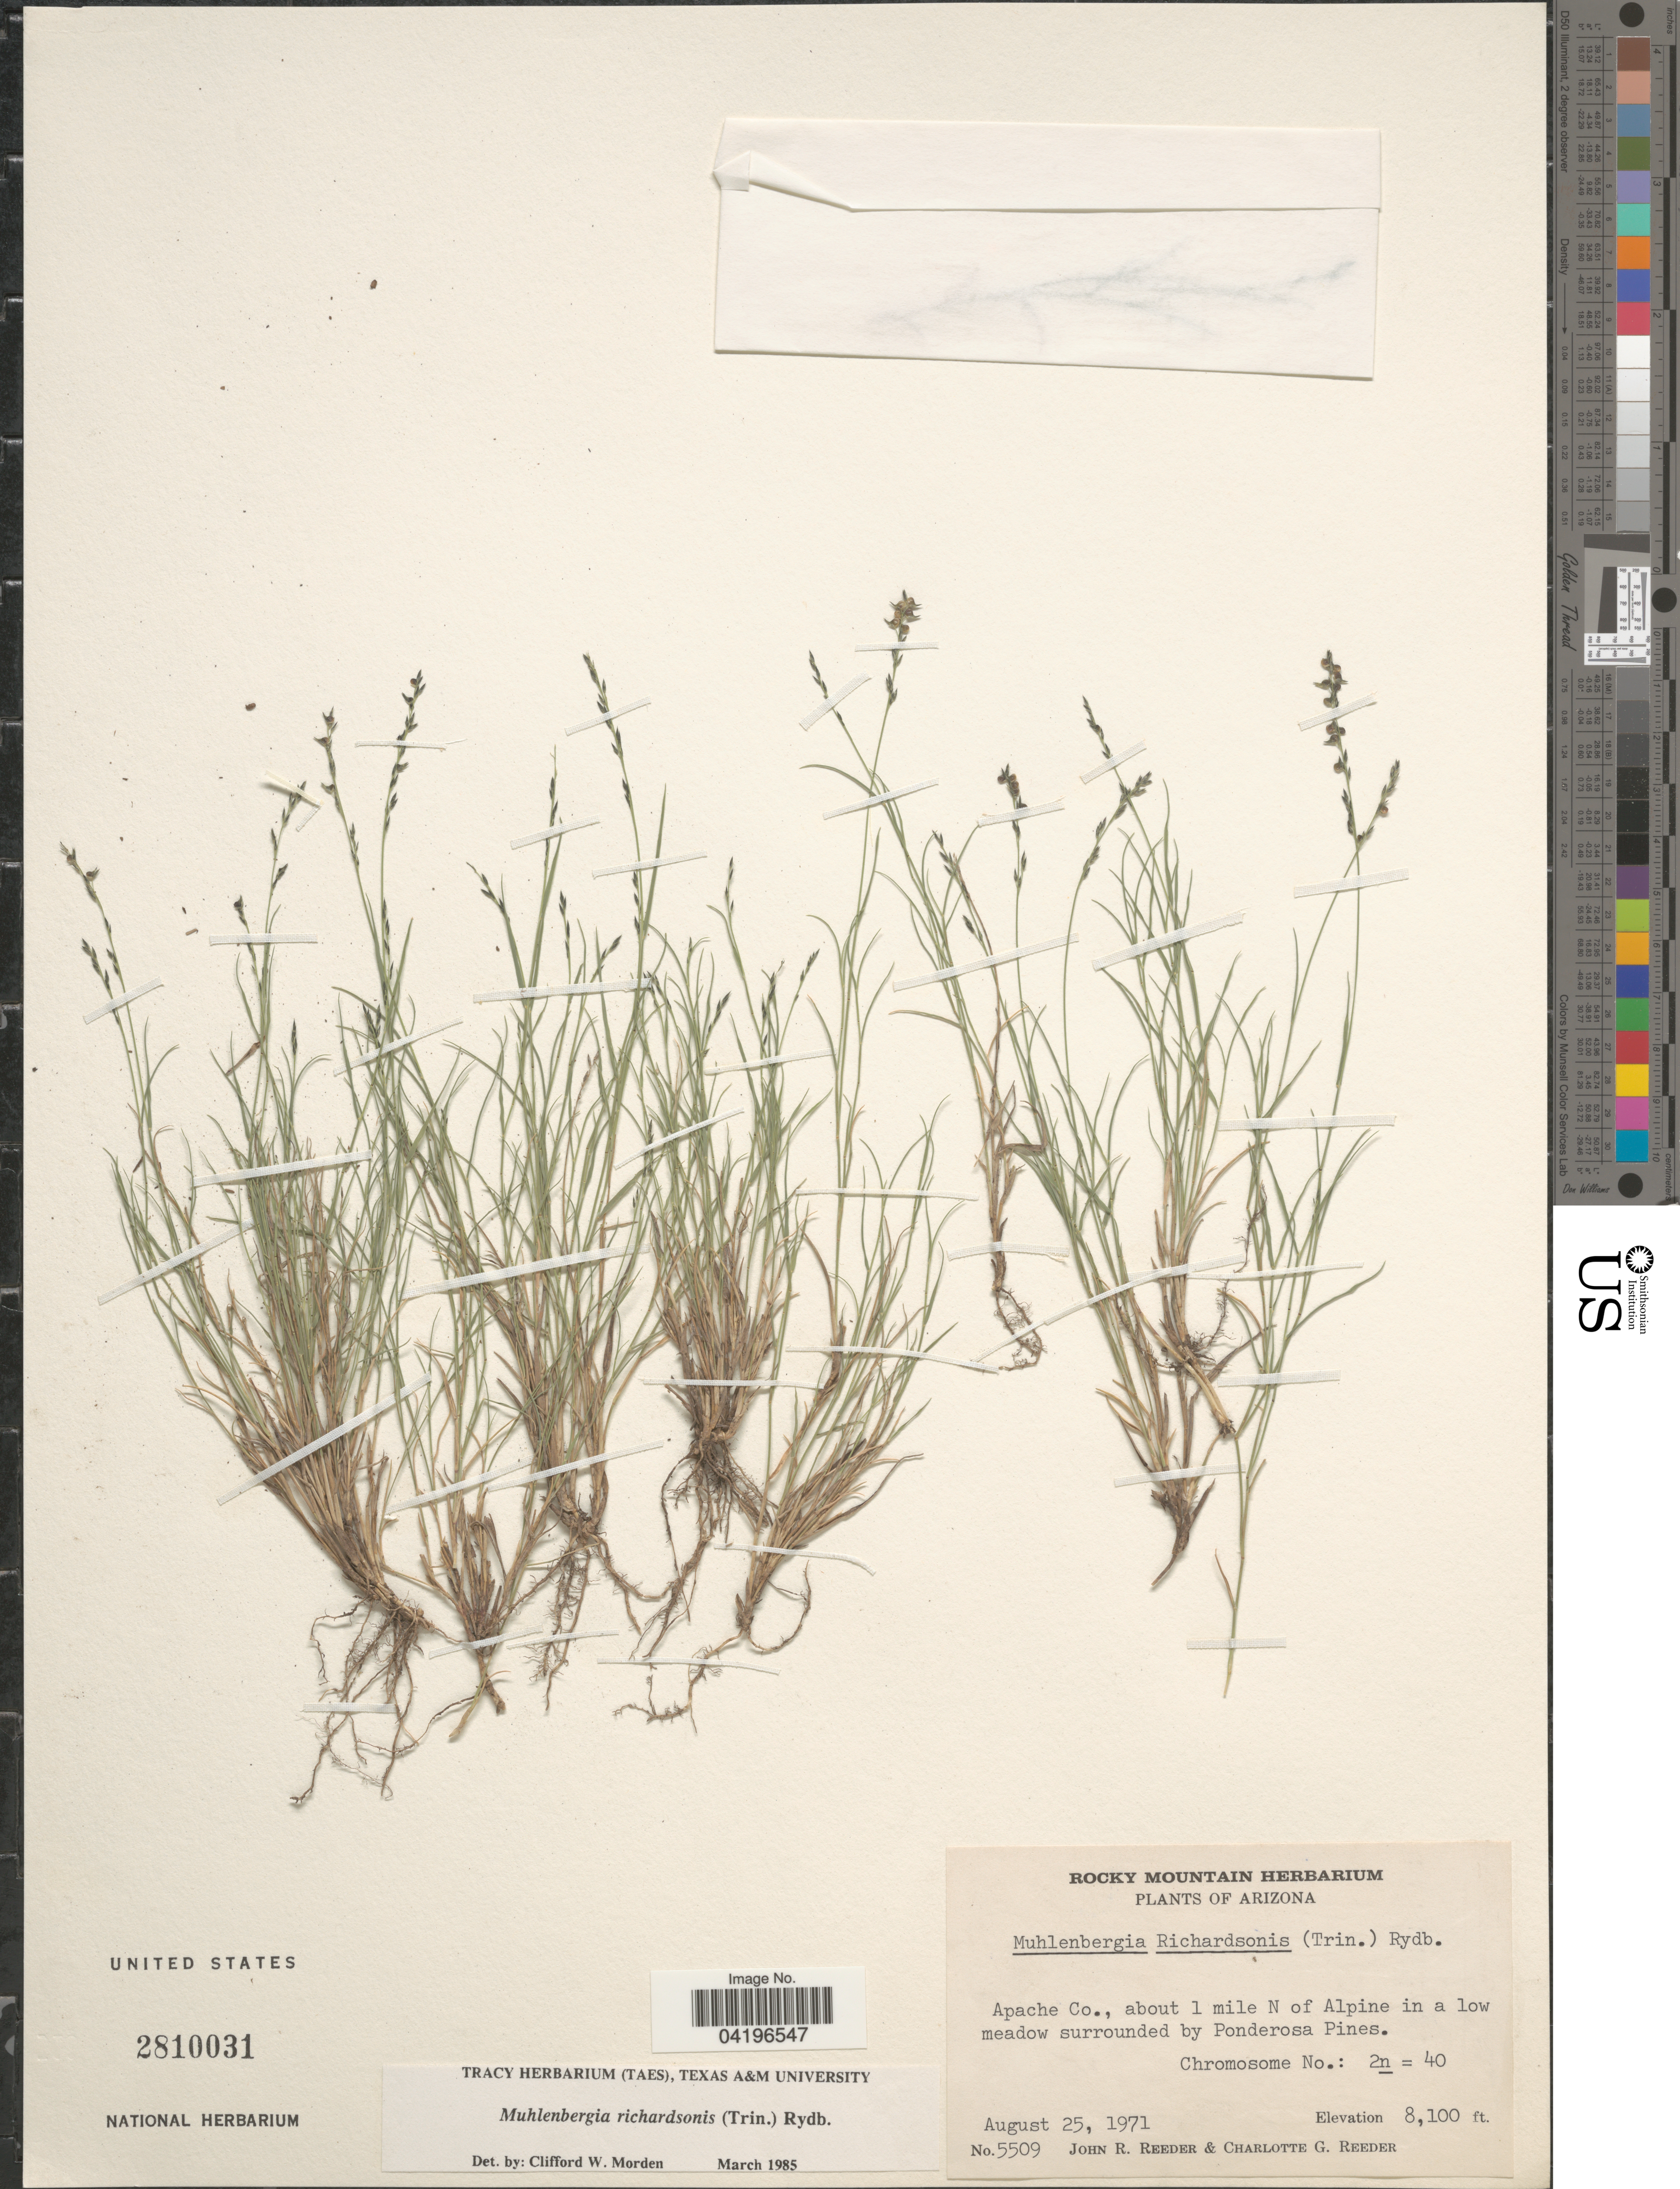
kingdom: Plantae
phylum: Tracheophyta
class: Liliopsida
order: Poales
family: Poaceae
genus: Muhlenbergia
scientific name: Muhlenbergia richardsonis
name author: (Trin.) Rydb.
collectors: J. R. Reeder & C. G. Reeder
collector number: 5509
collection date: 1971-08-25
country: United States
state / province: Arizona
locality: Apache Co., about 1 mile N of Alpine in a low meadow surrounded by Ponderosa Pines.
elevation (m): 2469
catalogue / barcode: US 2810031